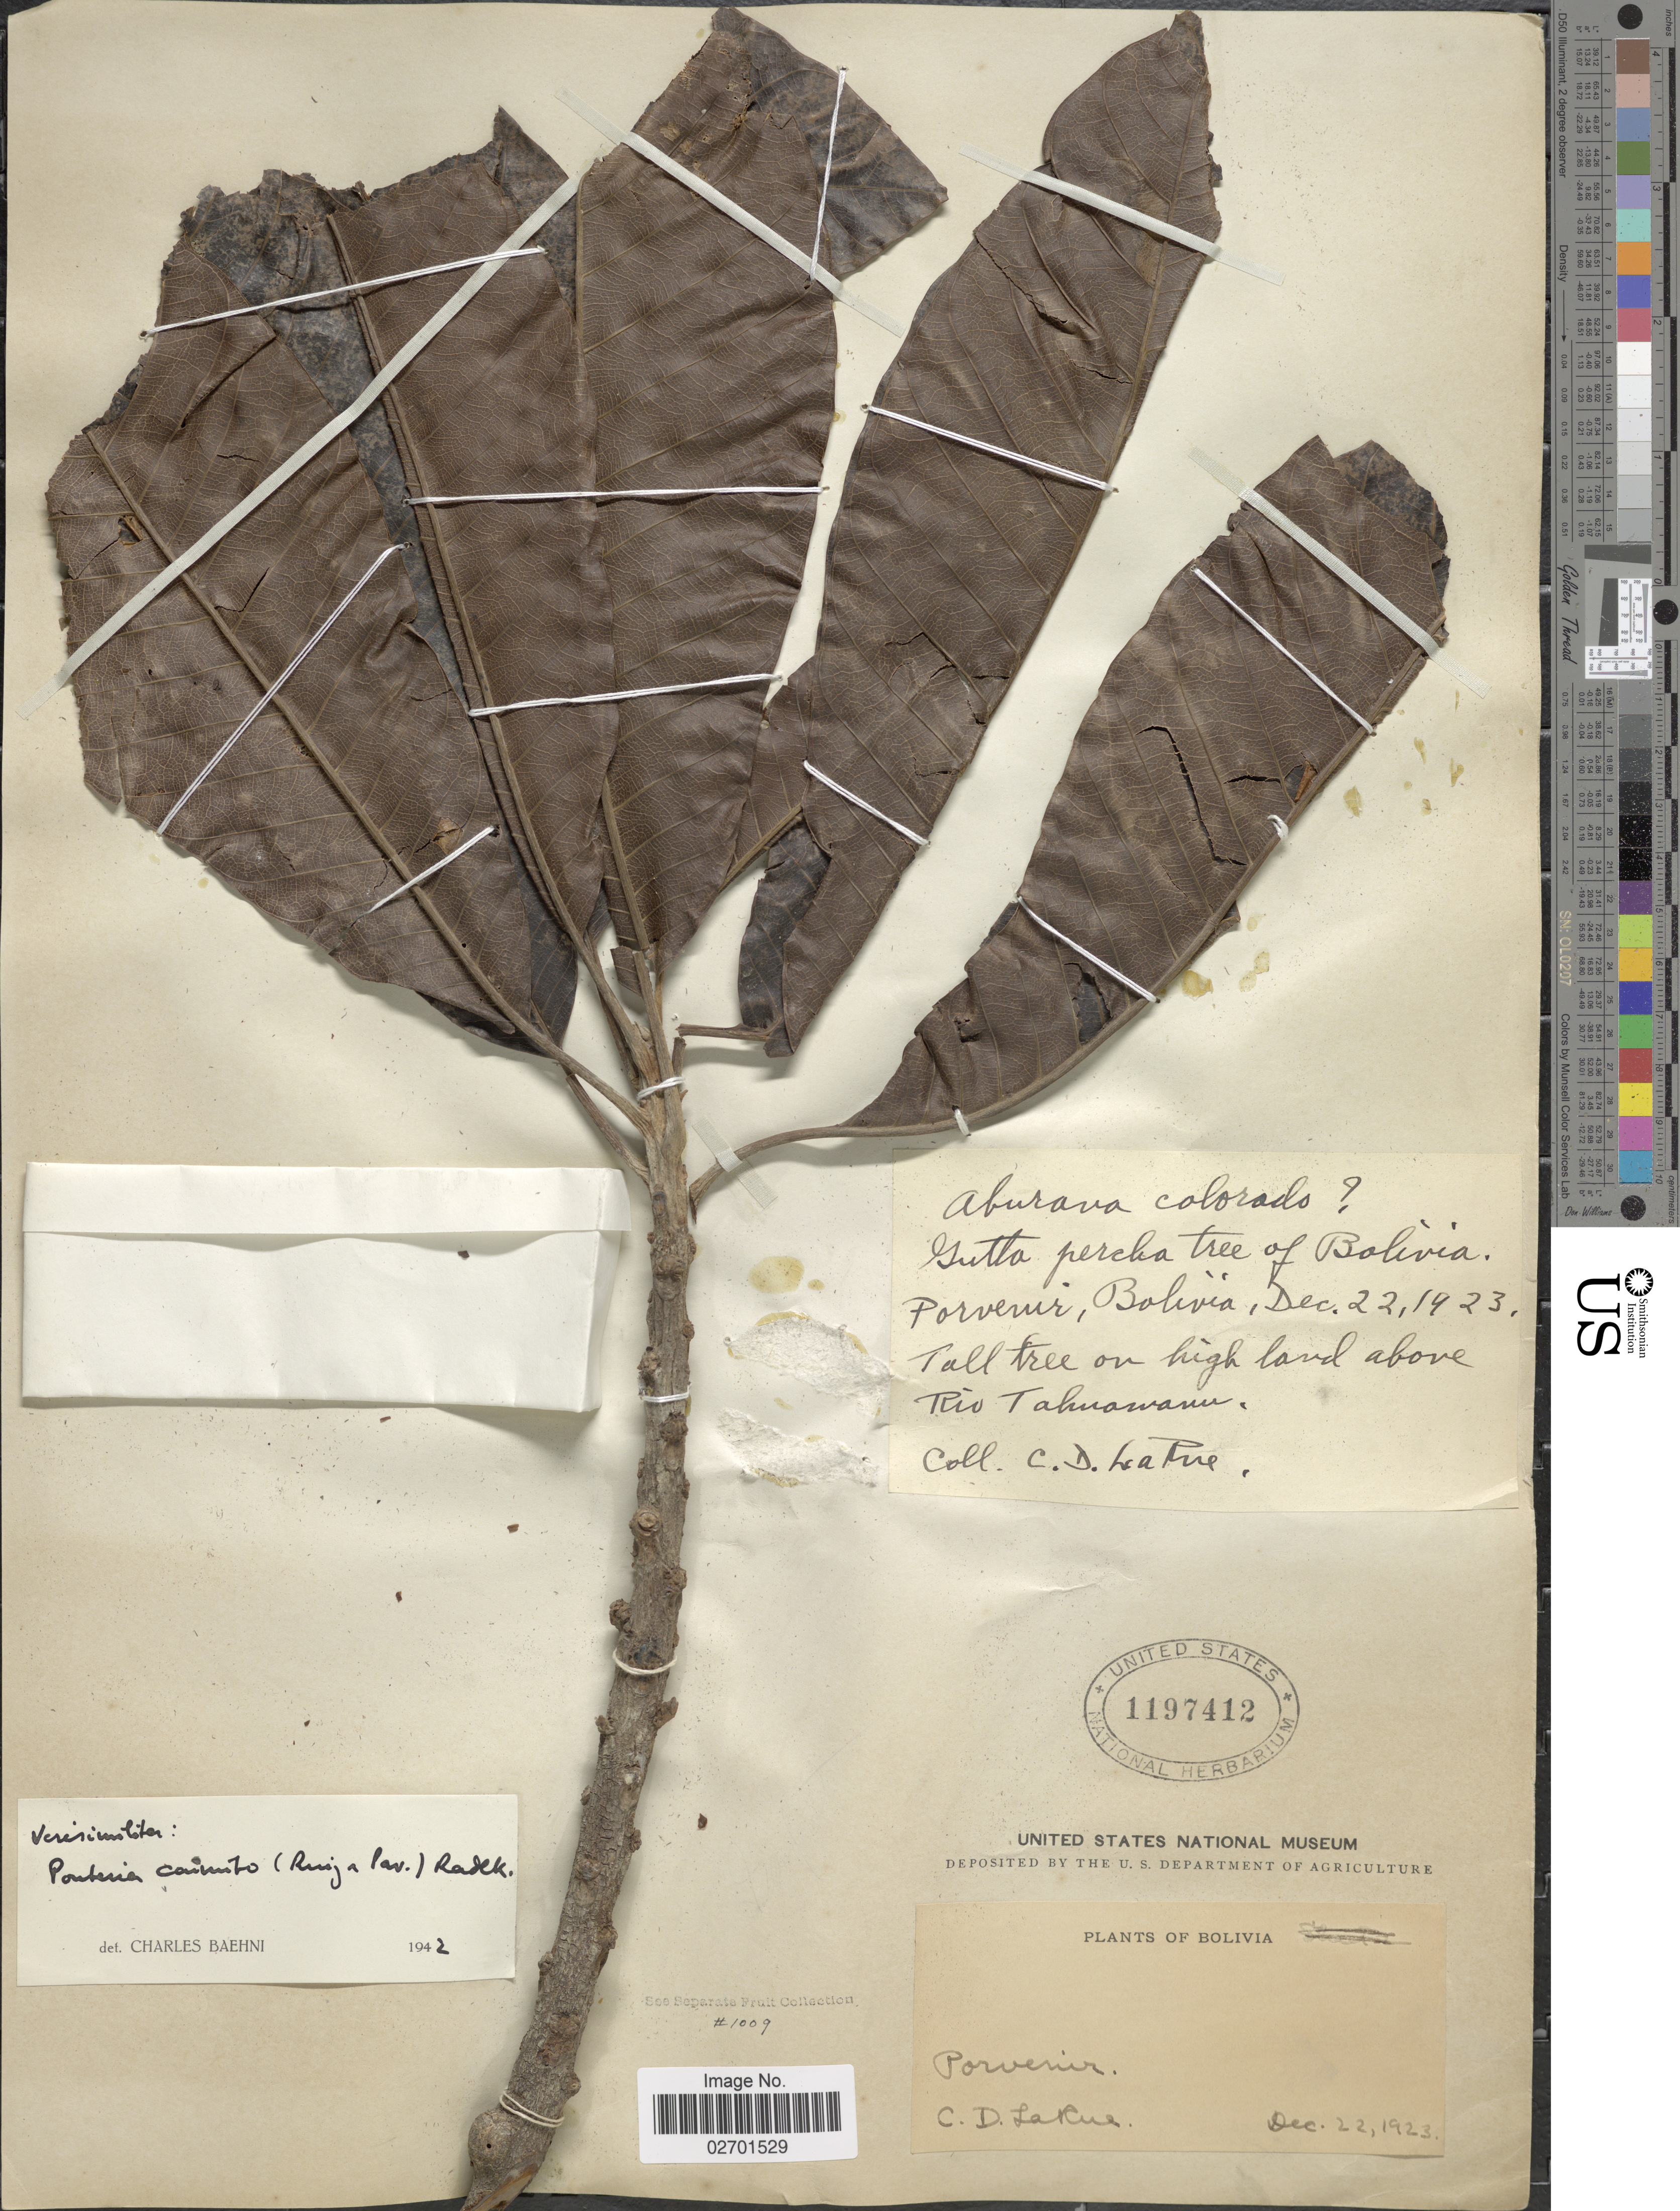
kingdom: Plantae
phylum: Tracheophyta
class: Magnoliopsida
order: Ericales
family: Sapotaceae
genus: Pouteria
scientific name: Pouteria caimito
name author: (Ruiz & Pav.) Radlk.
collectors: C. La Rue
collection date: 1923-12-22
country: Bolivia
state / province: Pando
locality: Gutta percha tree of Bolivia, Porvenir, high land above Rio Tahuamanu.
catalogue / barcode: US 1197412